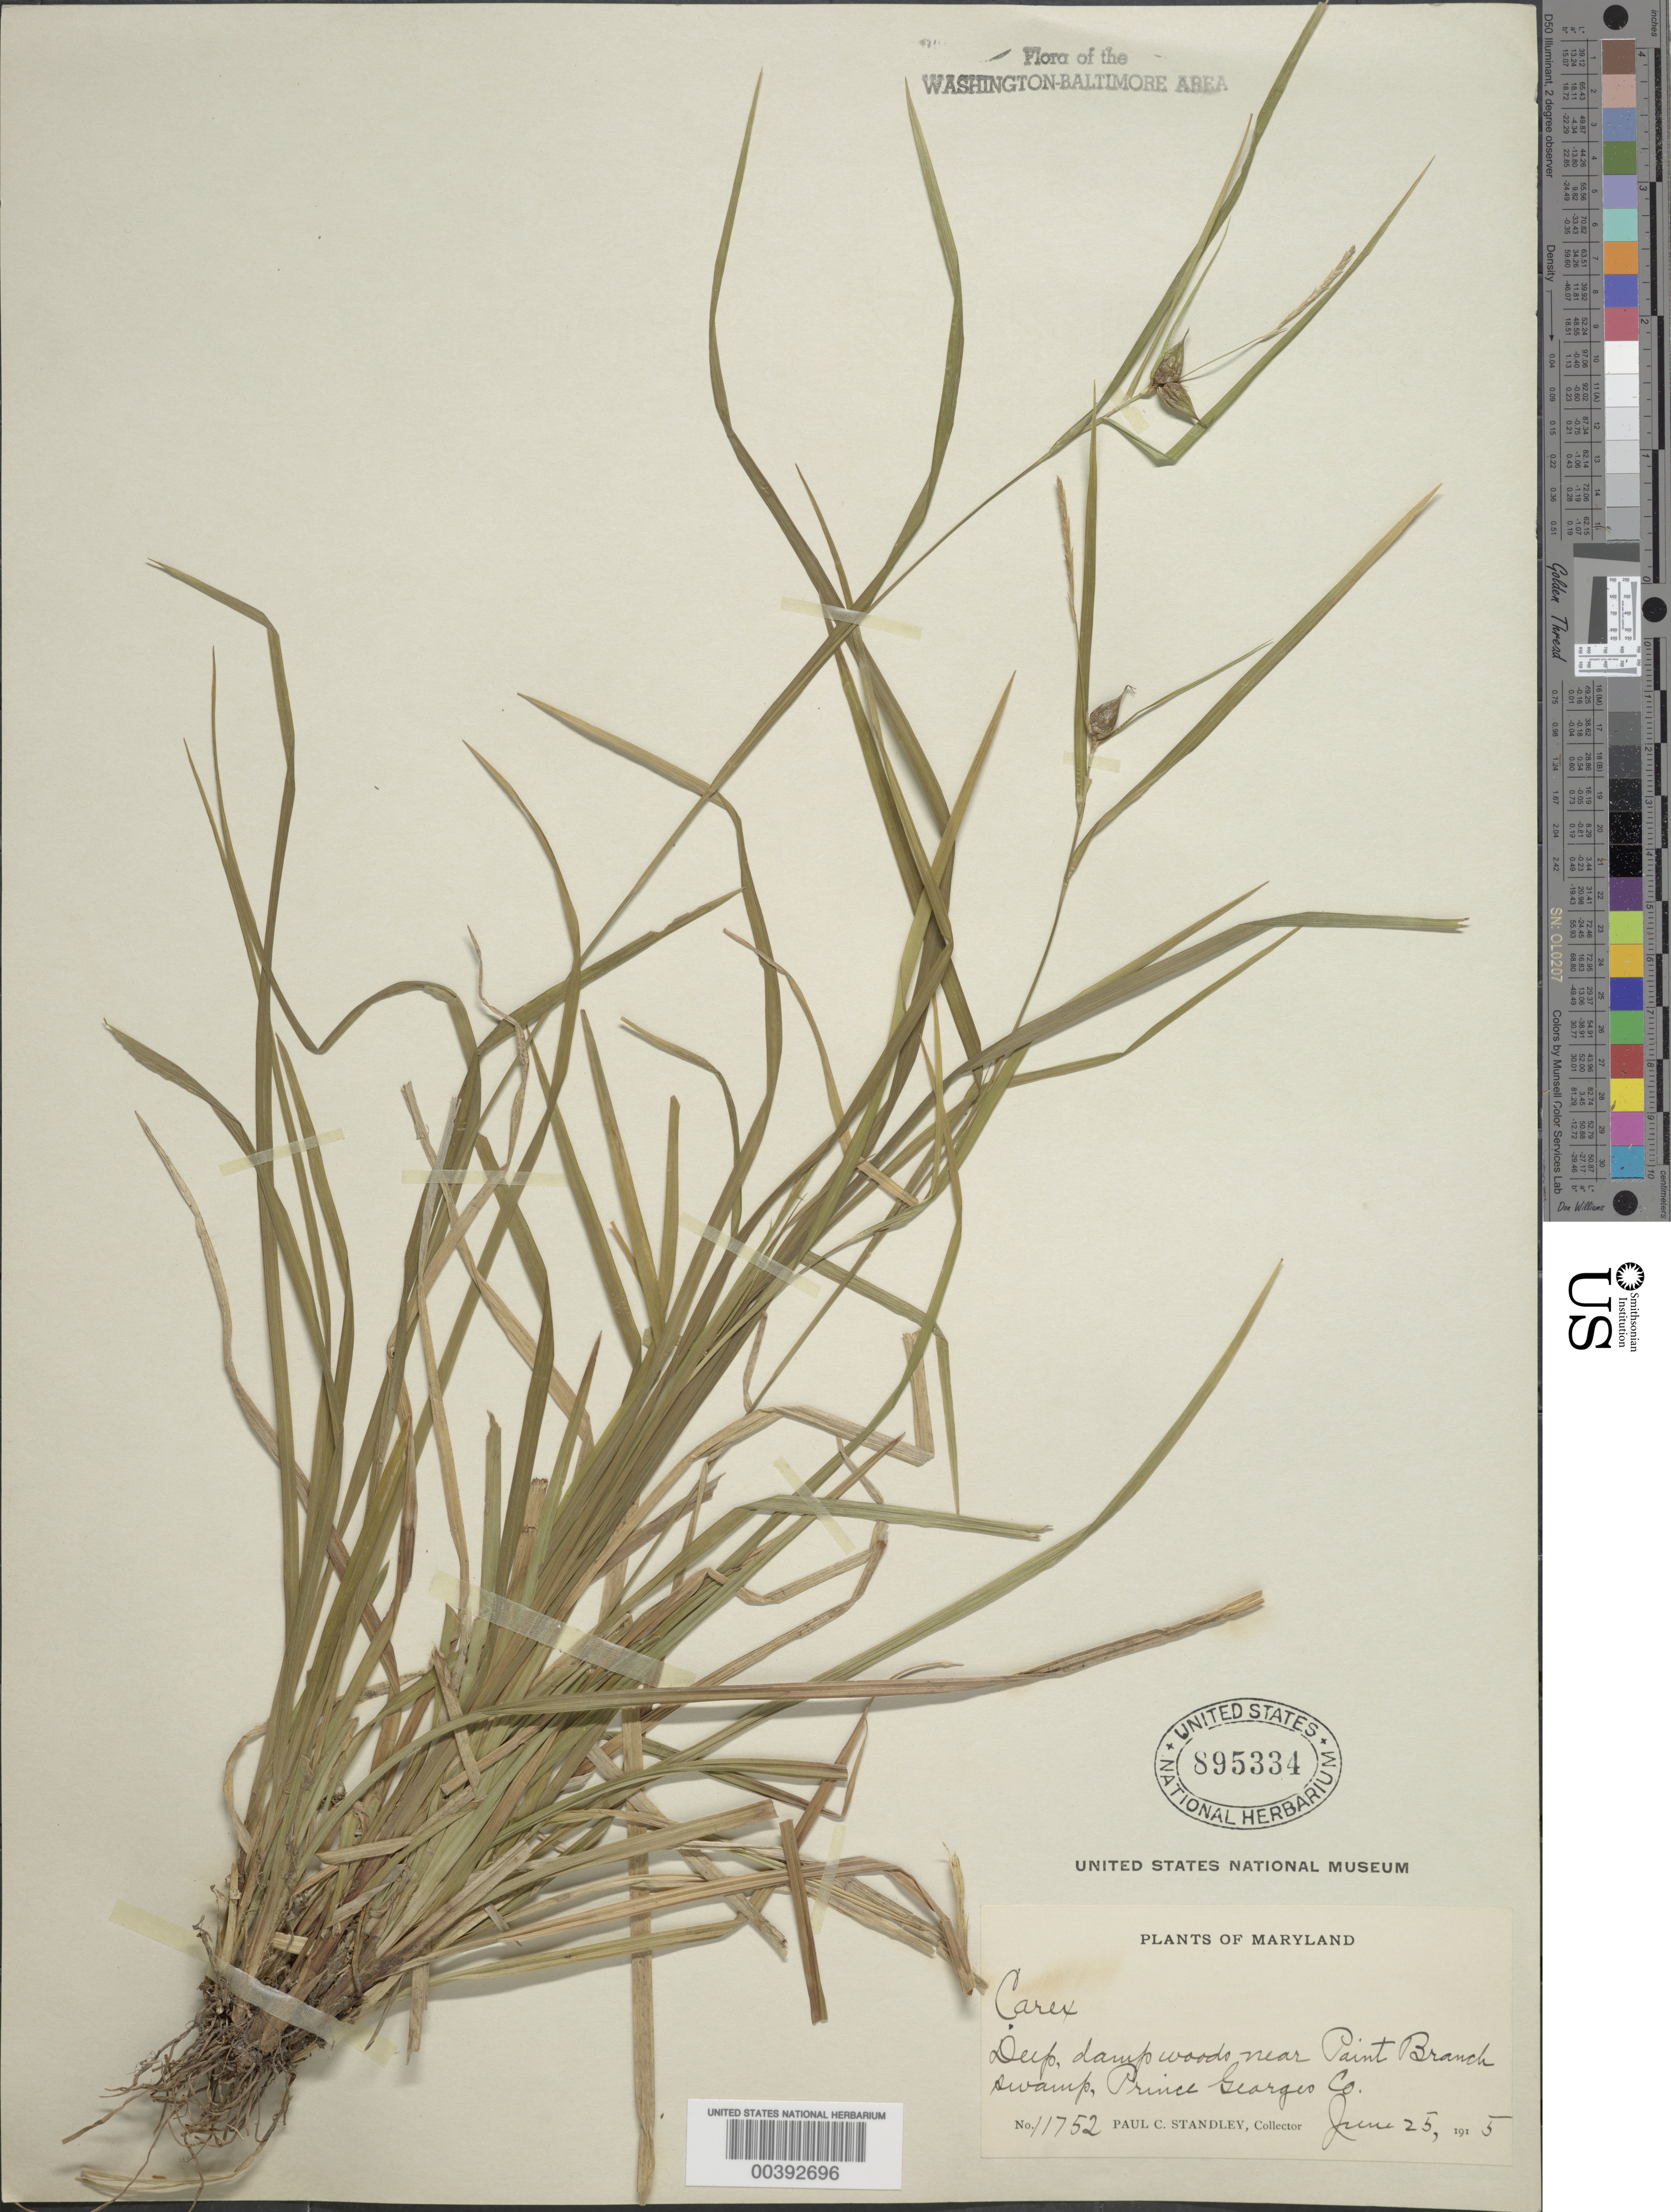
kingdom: Plantae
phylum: Tracheophyta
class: Liliopsida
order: Poales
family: Cyperaceae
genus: Carex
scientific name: Carex intumescens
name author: Rudge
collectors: P. C. Standley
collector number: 11752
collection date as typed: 25 Jun 1915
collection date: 1915-06-25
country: United States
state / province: Maryland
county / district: Prince George's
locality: Paint Branch Swamp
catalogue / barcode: US 895334